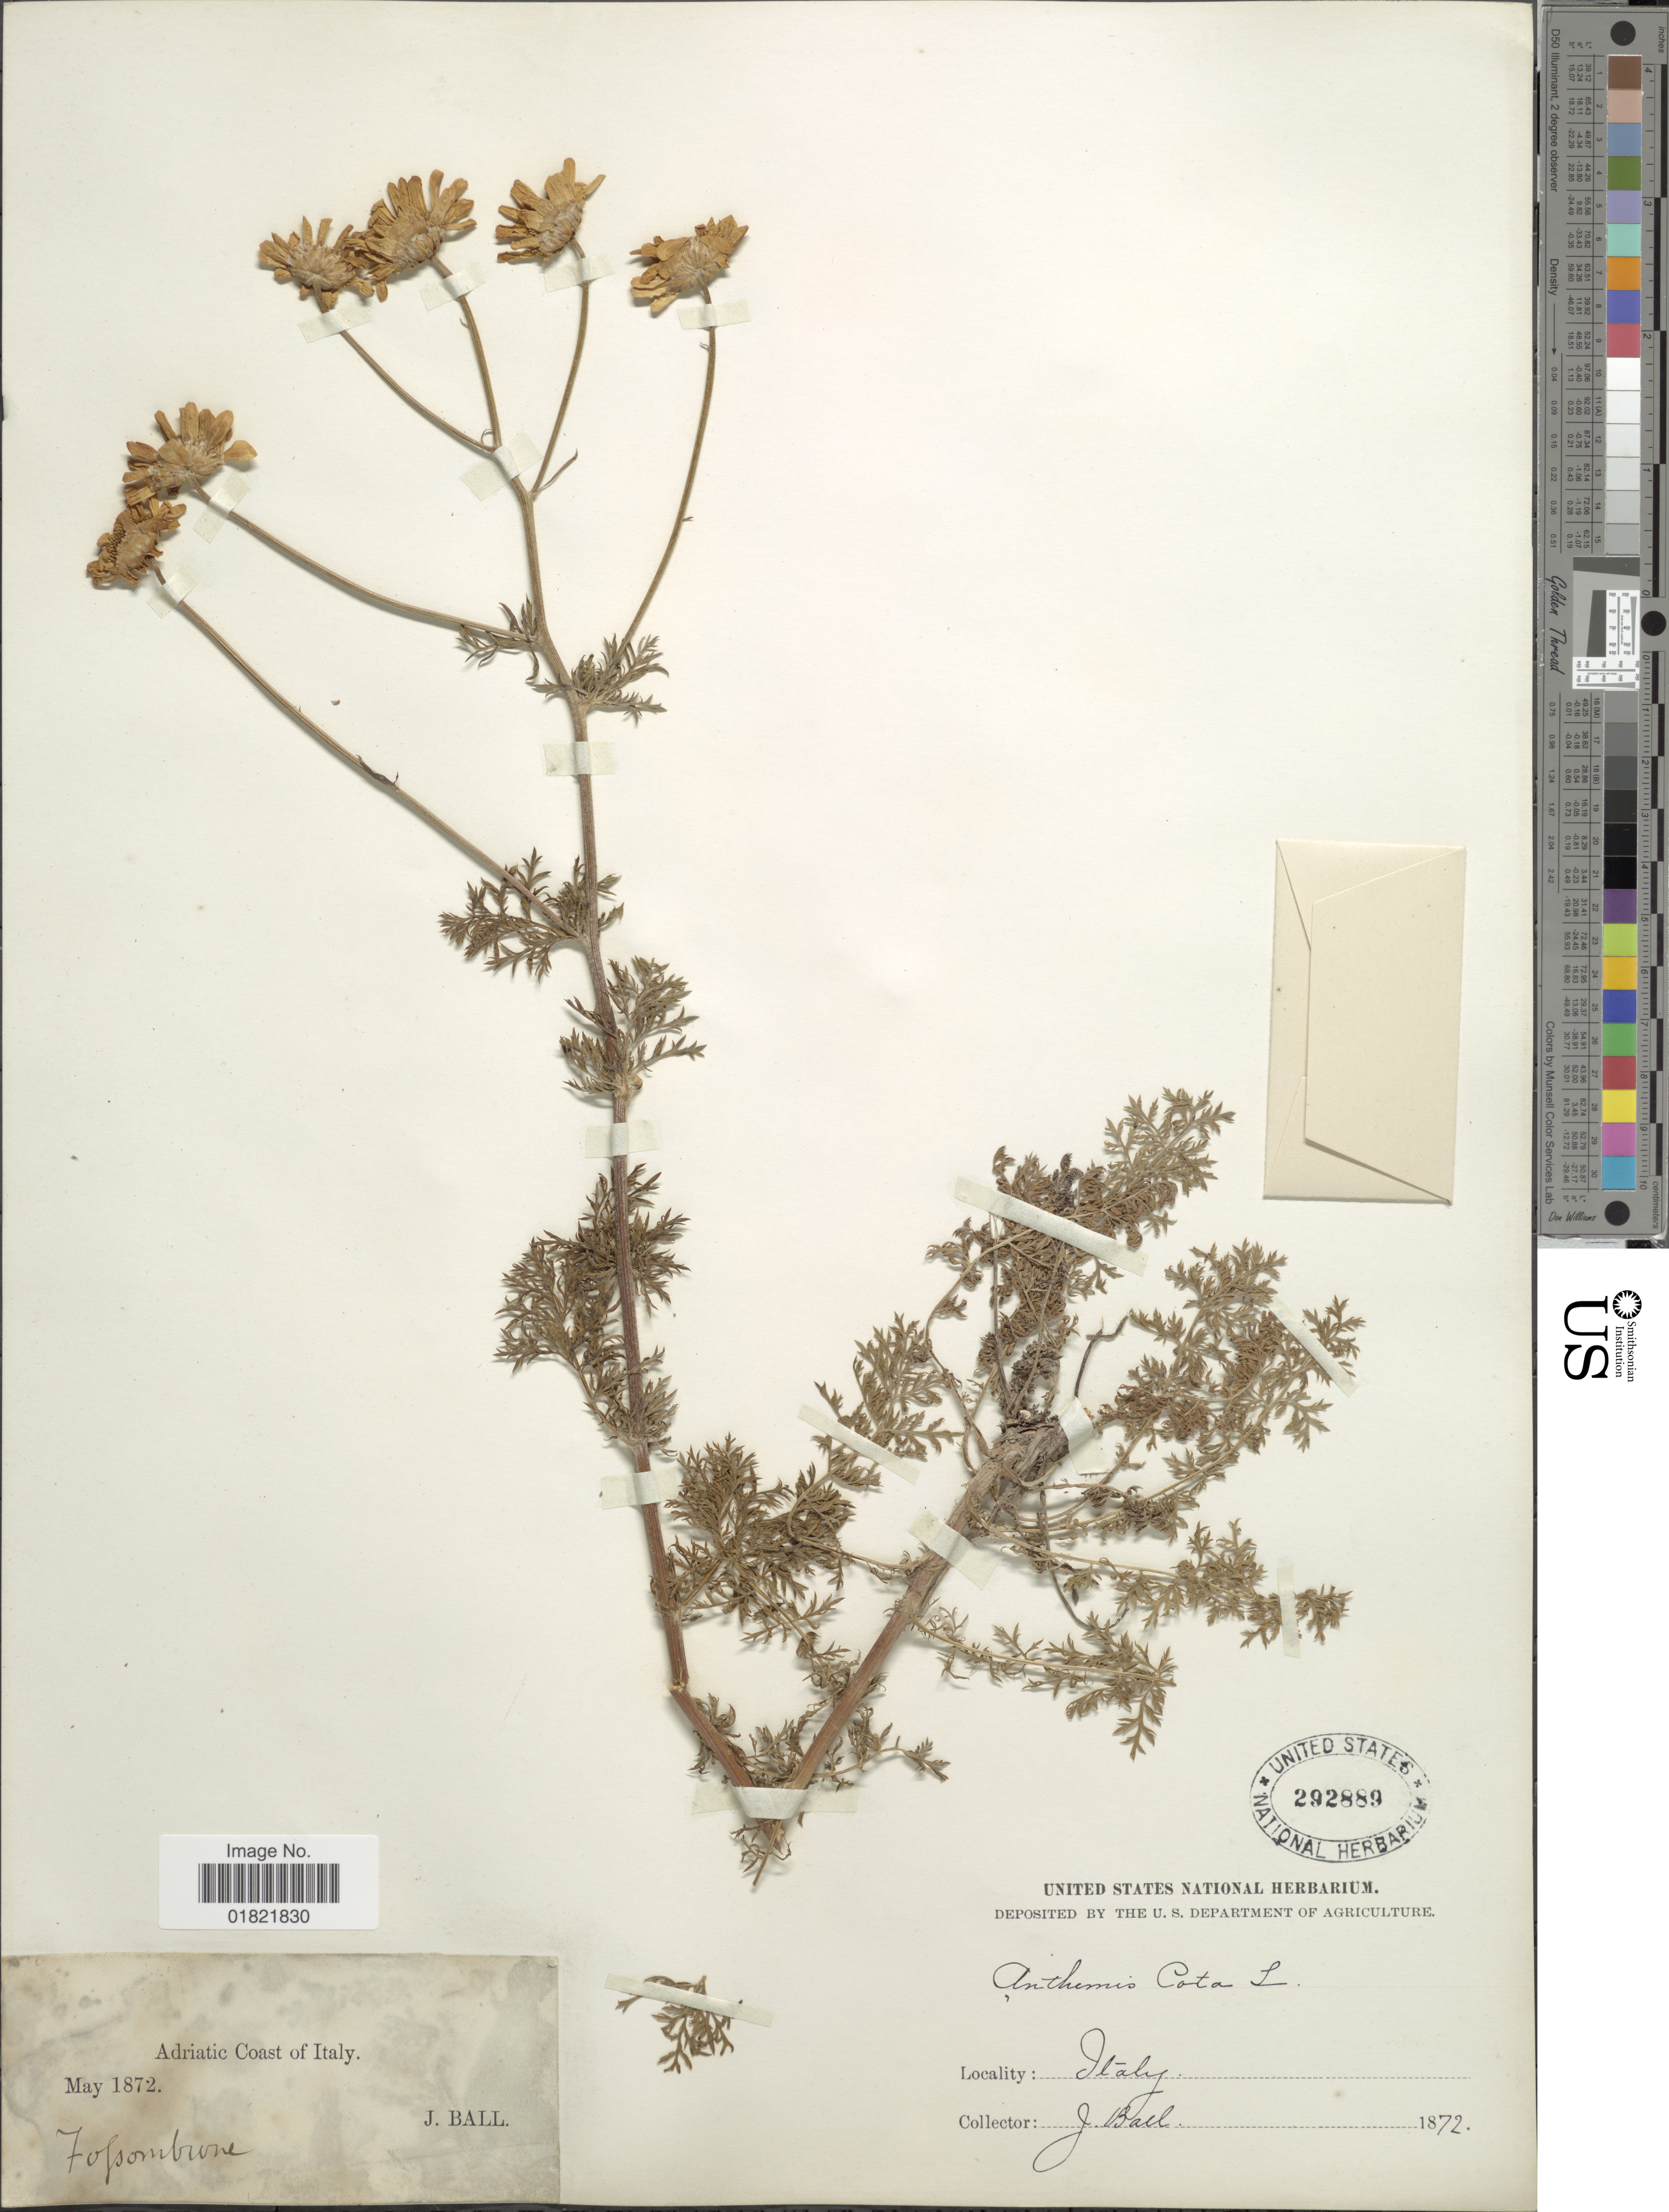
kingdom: Plantae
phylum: Tracheophyta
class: Magnoliopsida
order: Asterales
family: Asteraceae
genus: Anthemis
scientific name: Anthemis cota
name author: L.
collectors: J. Ball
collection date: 1872-05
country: Italy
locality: Adriatic Coast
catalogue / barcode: US 292889